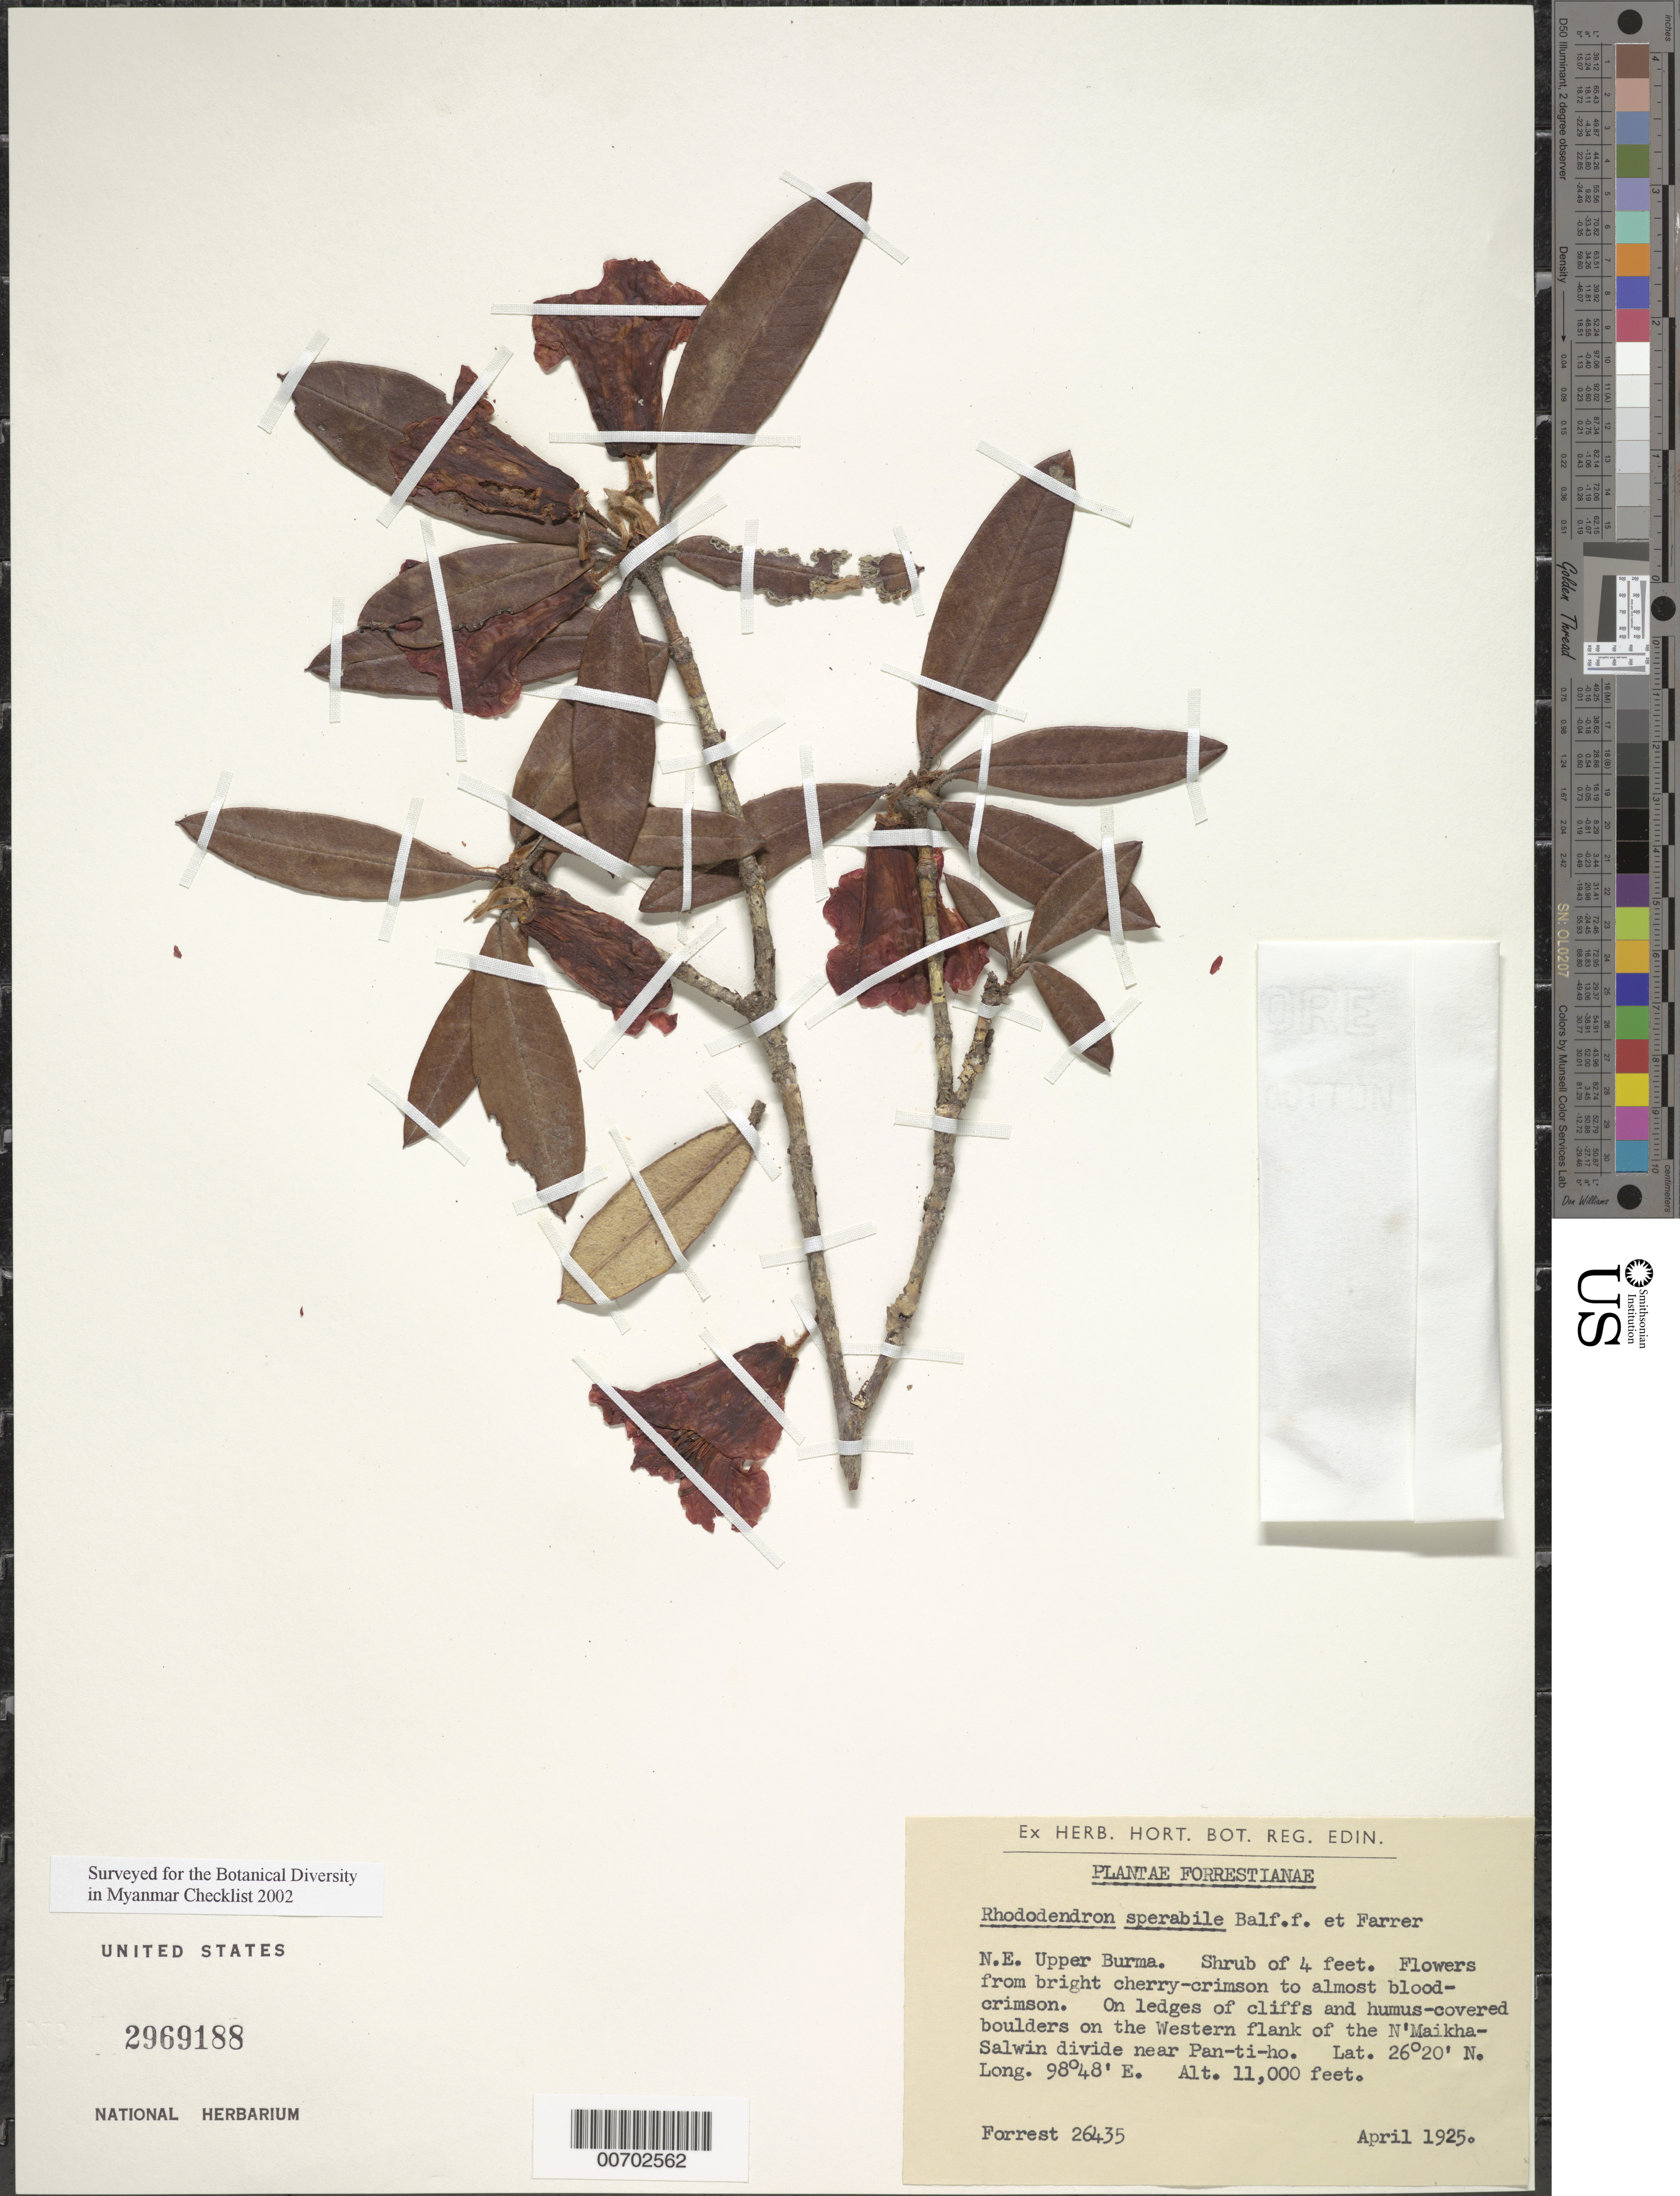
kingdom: Plantae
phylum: Tracheophyta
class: Magnoliopsida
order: Ericales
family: Ericaceae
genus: Rhododendron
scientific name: Rhododendron sperabile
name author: Balf. f. & Farrer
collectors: G. Forrest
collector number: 26435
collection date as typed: Apr 1925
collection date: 1925-04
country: Myanmar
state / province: Kachin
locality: N'Maikha-Salwin Divide, W flank, near Pan-ti-ho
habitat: On ledges of cliffs and humus covered boulders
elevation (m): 3353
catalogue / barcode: US 2969188